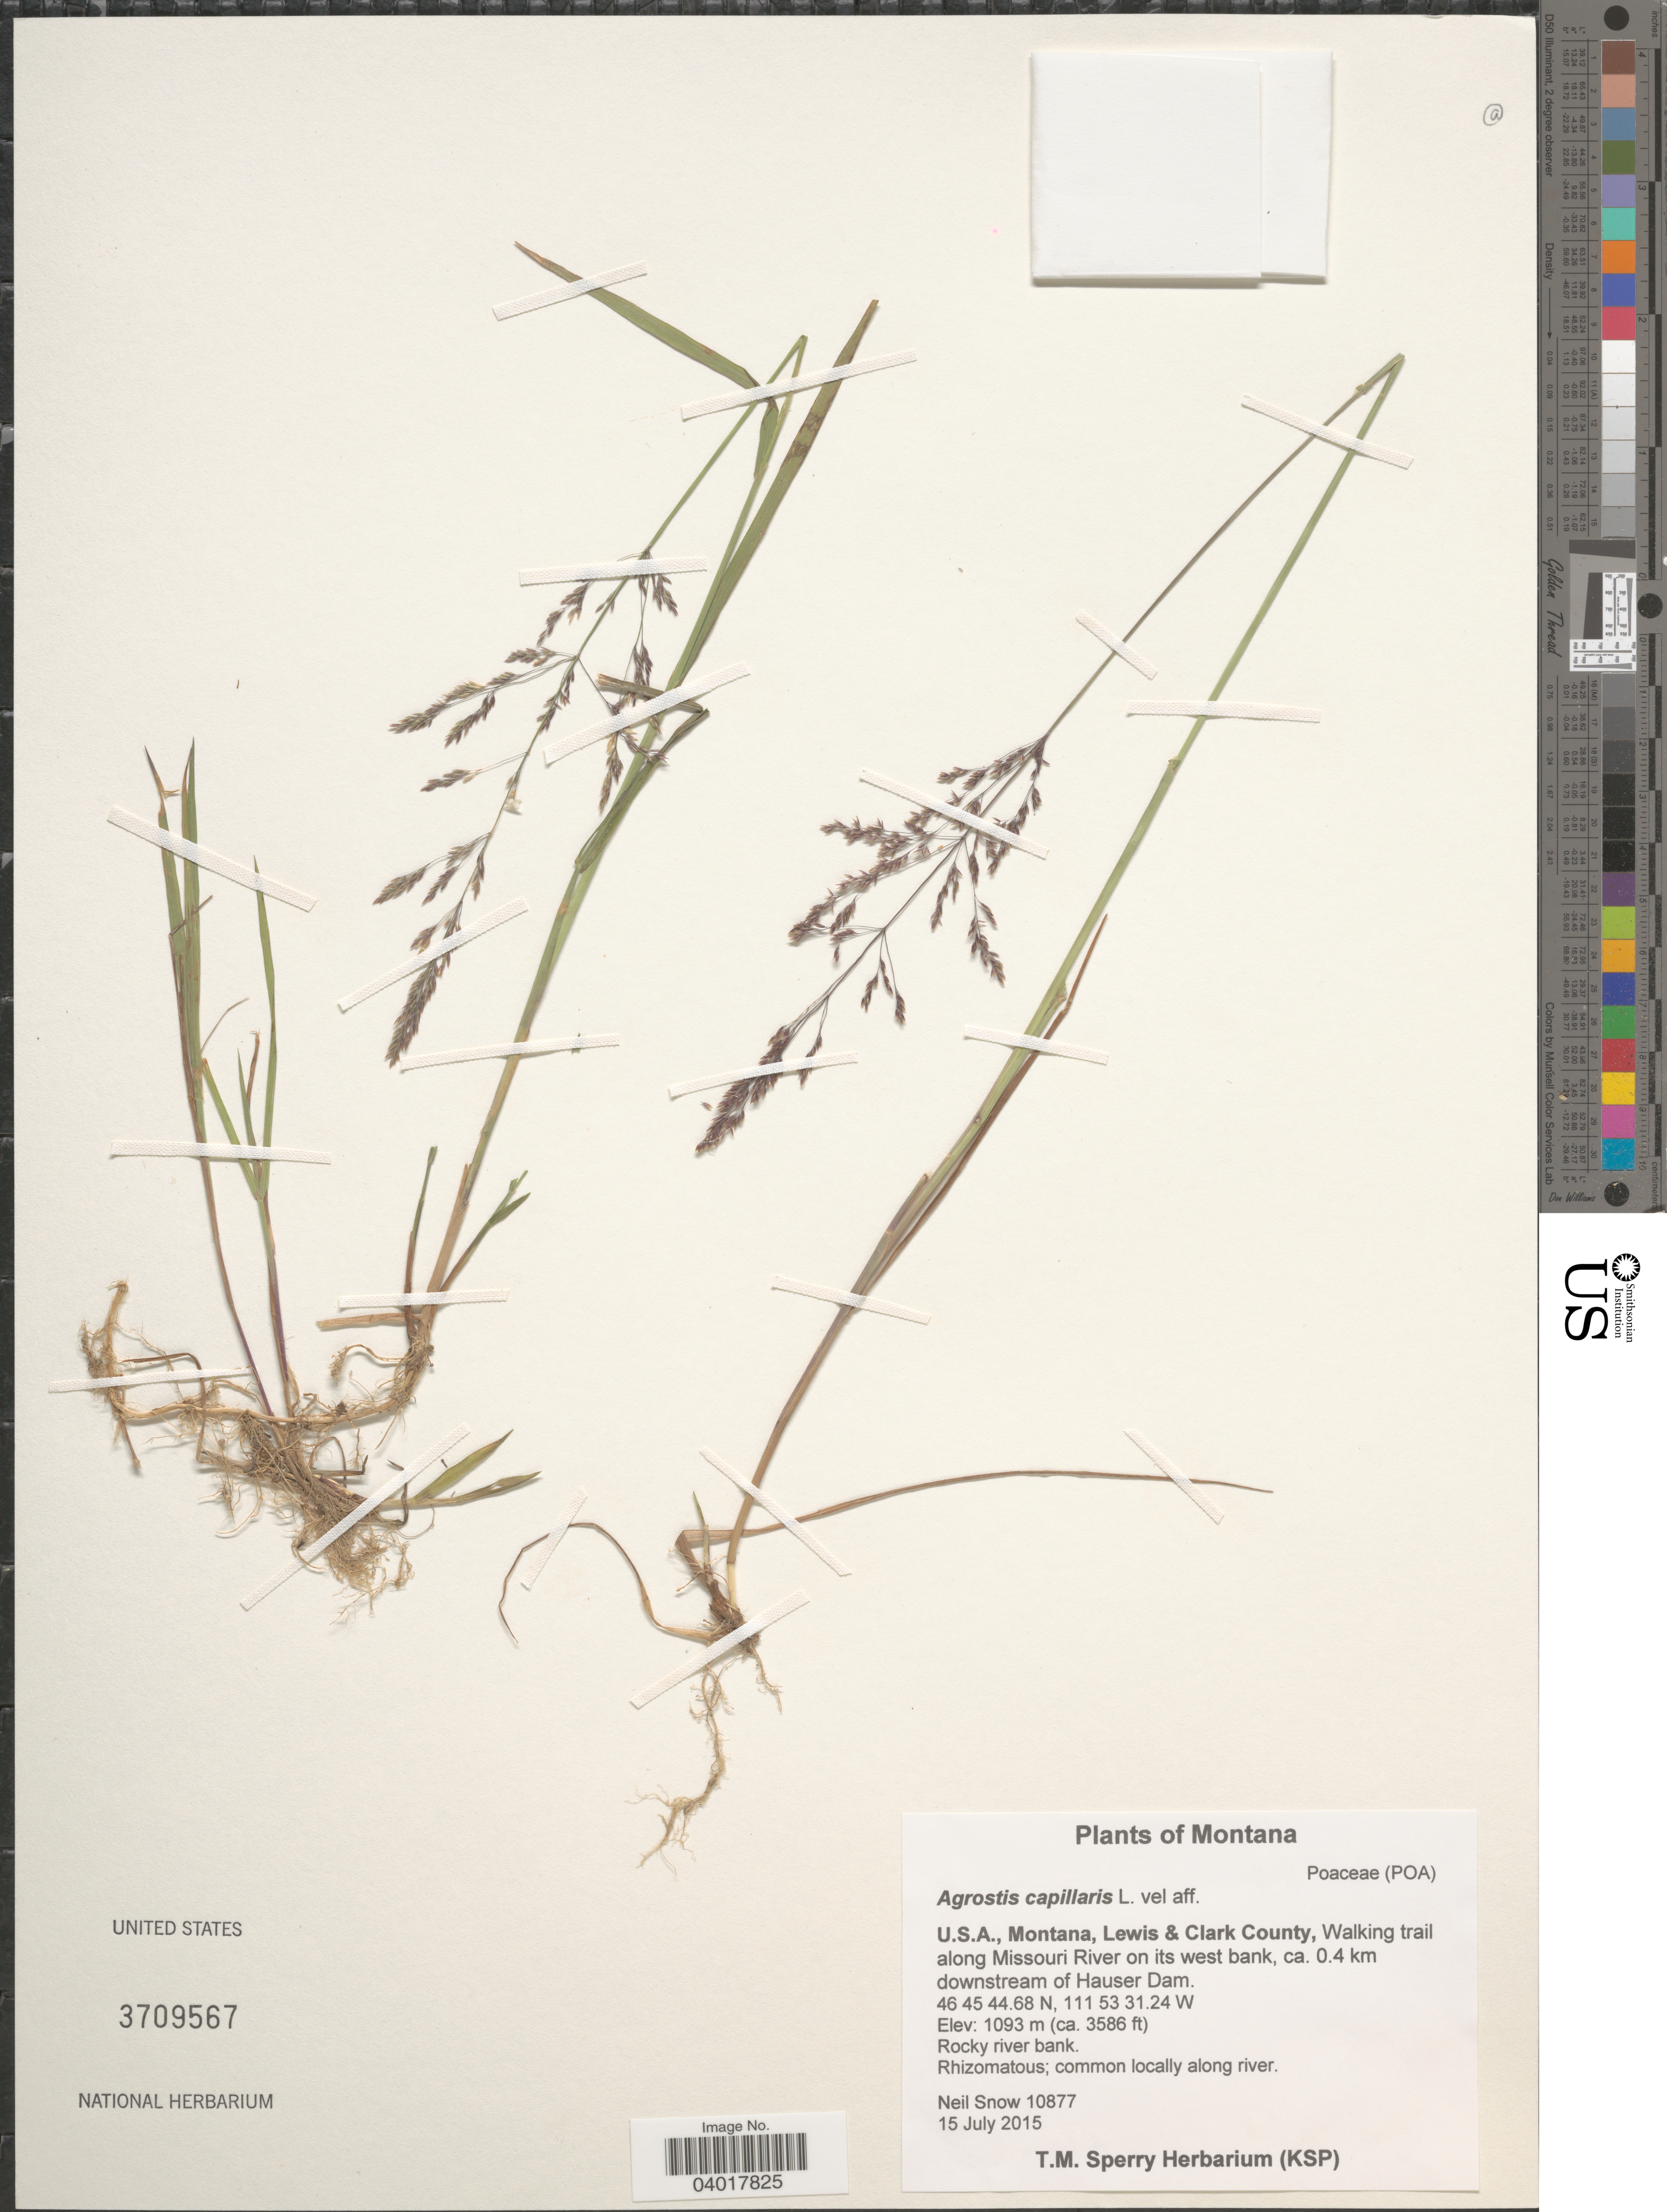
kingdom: Plantae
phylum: Tracheophyta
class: Liliopsida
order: Poales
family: Poaceae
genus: Agrostis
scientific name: Agrostis capillaris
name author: L.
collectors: N. Snow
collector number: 10877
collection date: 2015-07-15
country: United States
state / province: Montana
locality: Lewis & Clark County, Walking trail along Missouri River on its west bank, ca. 0.4 km downstream of Hauser Dam.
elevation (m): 1093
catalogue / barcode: US 3709567